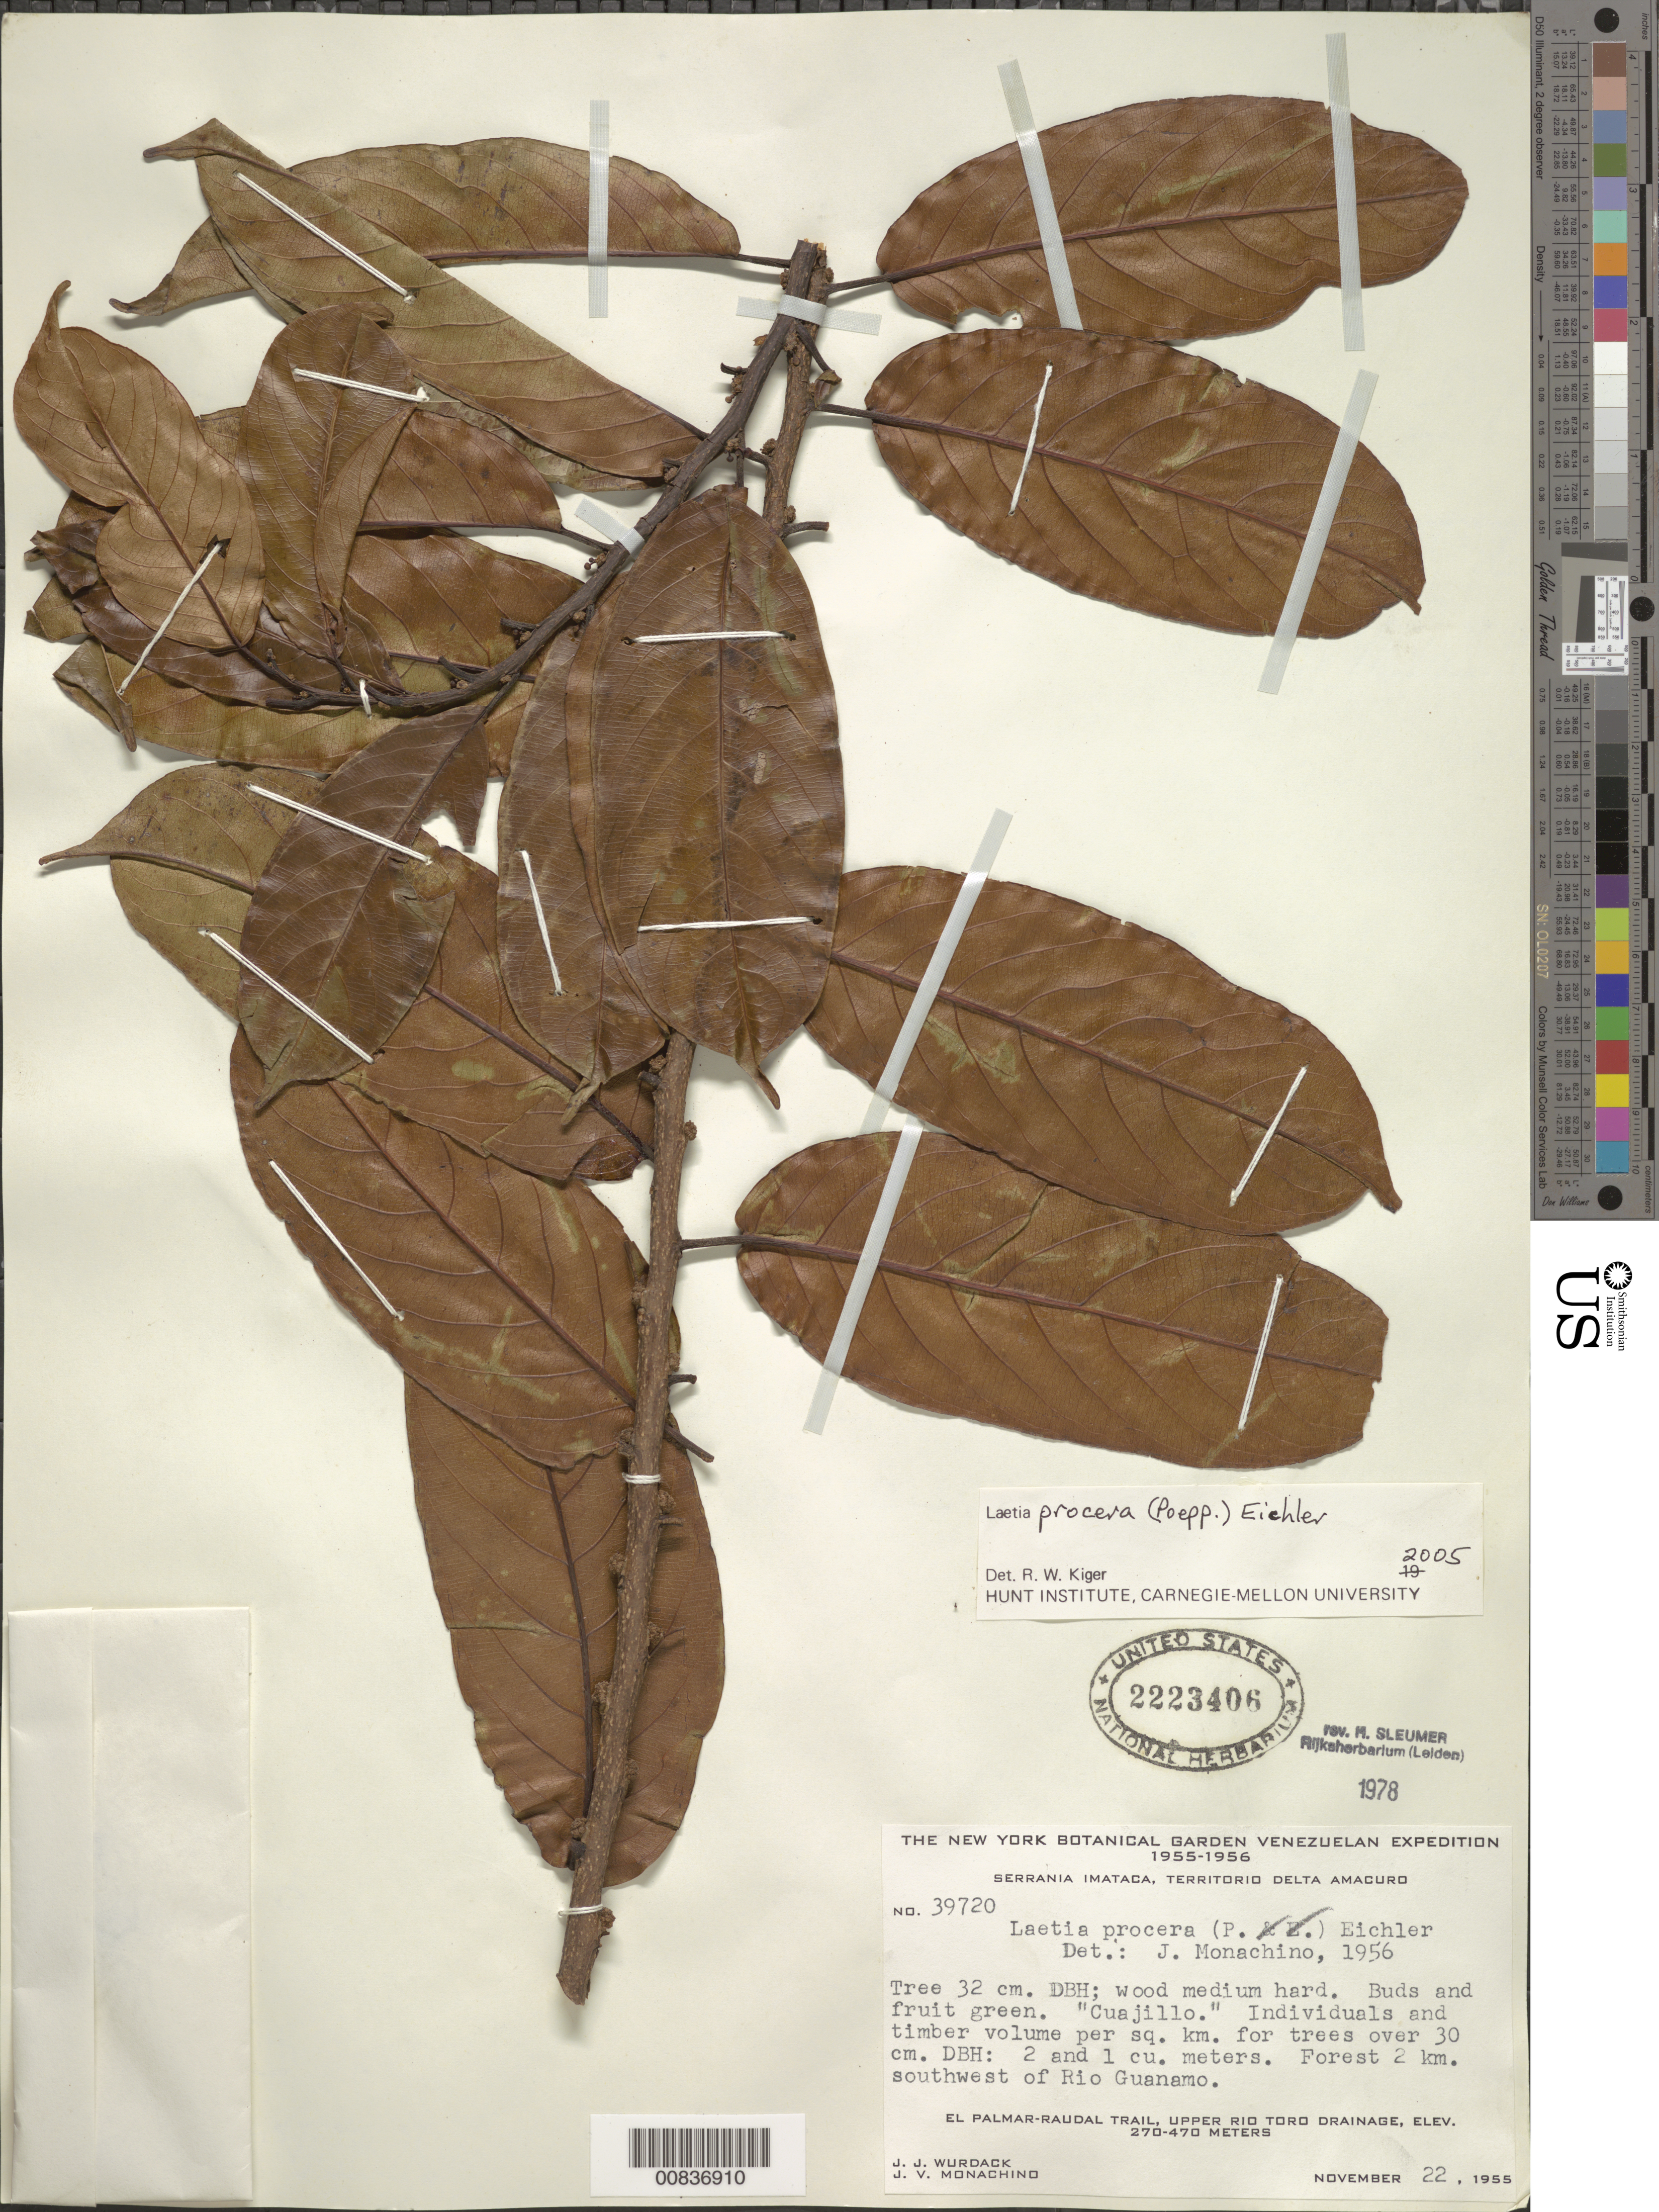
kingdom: Plantae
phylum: Tracheophyta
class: Magnoliopsida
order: Malpighiales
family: Salicaceae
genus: Laetia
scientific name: Laetia procera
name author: (Poepp.) Eichler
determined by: Kiger, R. W.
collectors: J. J. Wurdack & J. V. Monachino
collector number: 39720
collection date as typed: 22-Nov-55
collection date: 1955-11-22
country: Venezuela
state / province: Delta Amacuro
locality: Río Guanamo, 2 km SW of; El Palmar-Raudal trail, upper Río Toro drainage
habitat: Forest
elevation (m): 270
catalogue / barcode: US 2223406